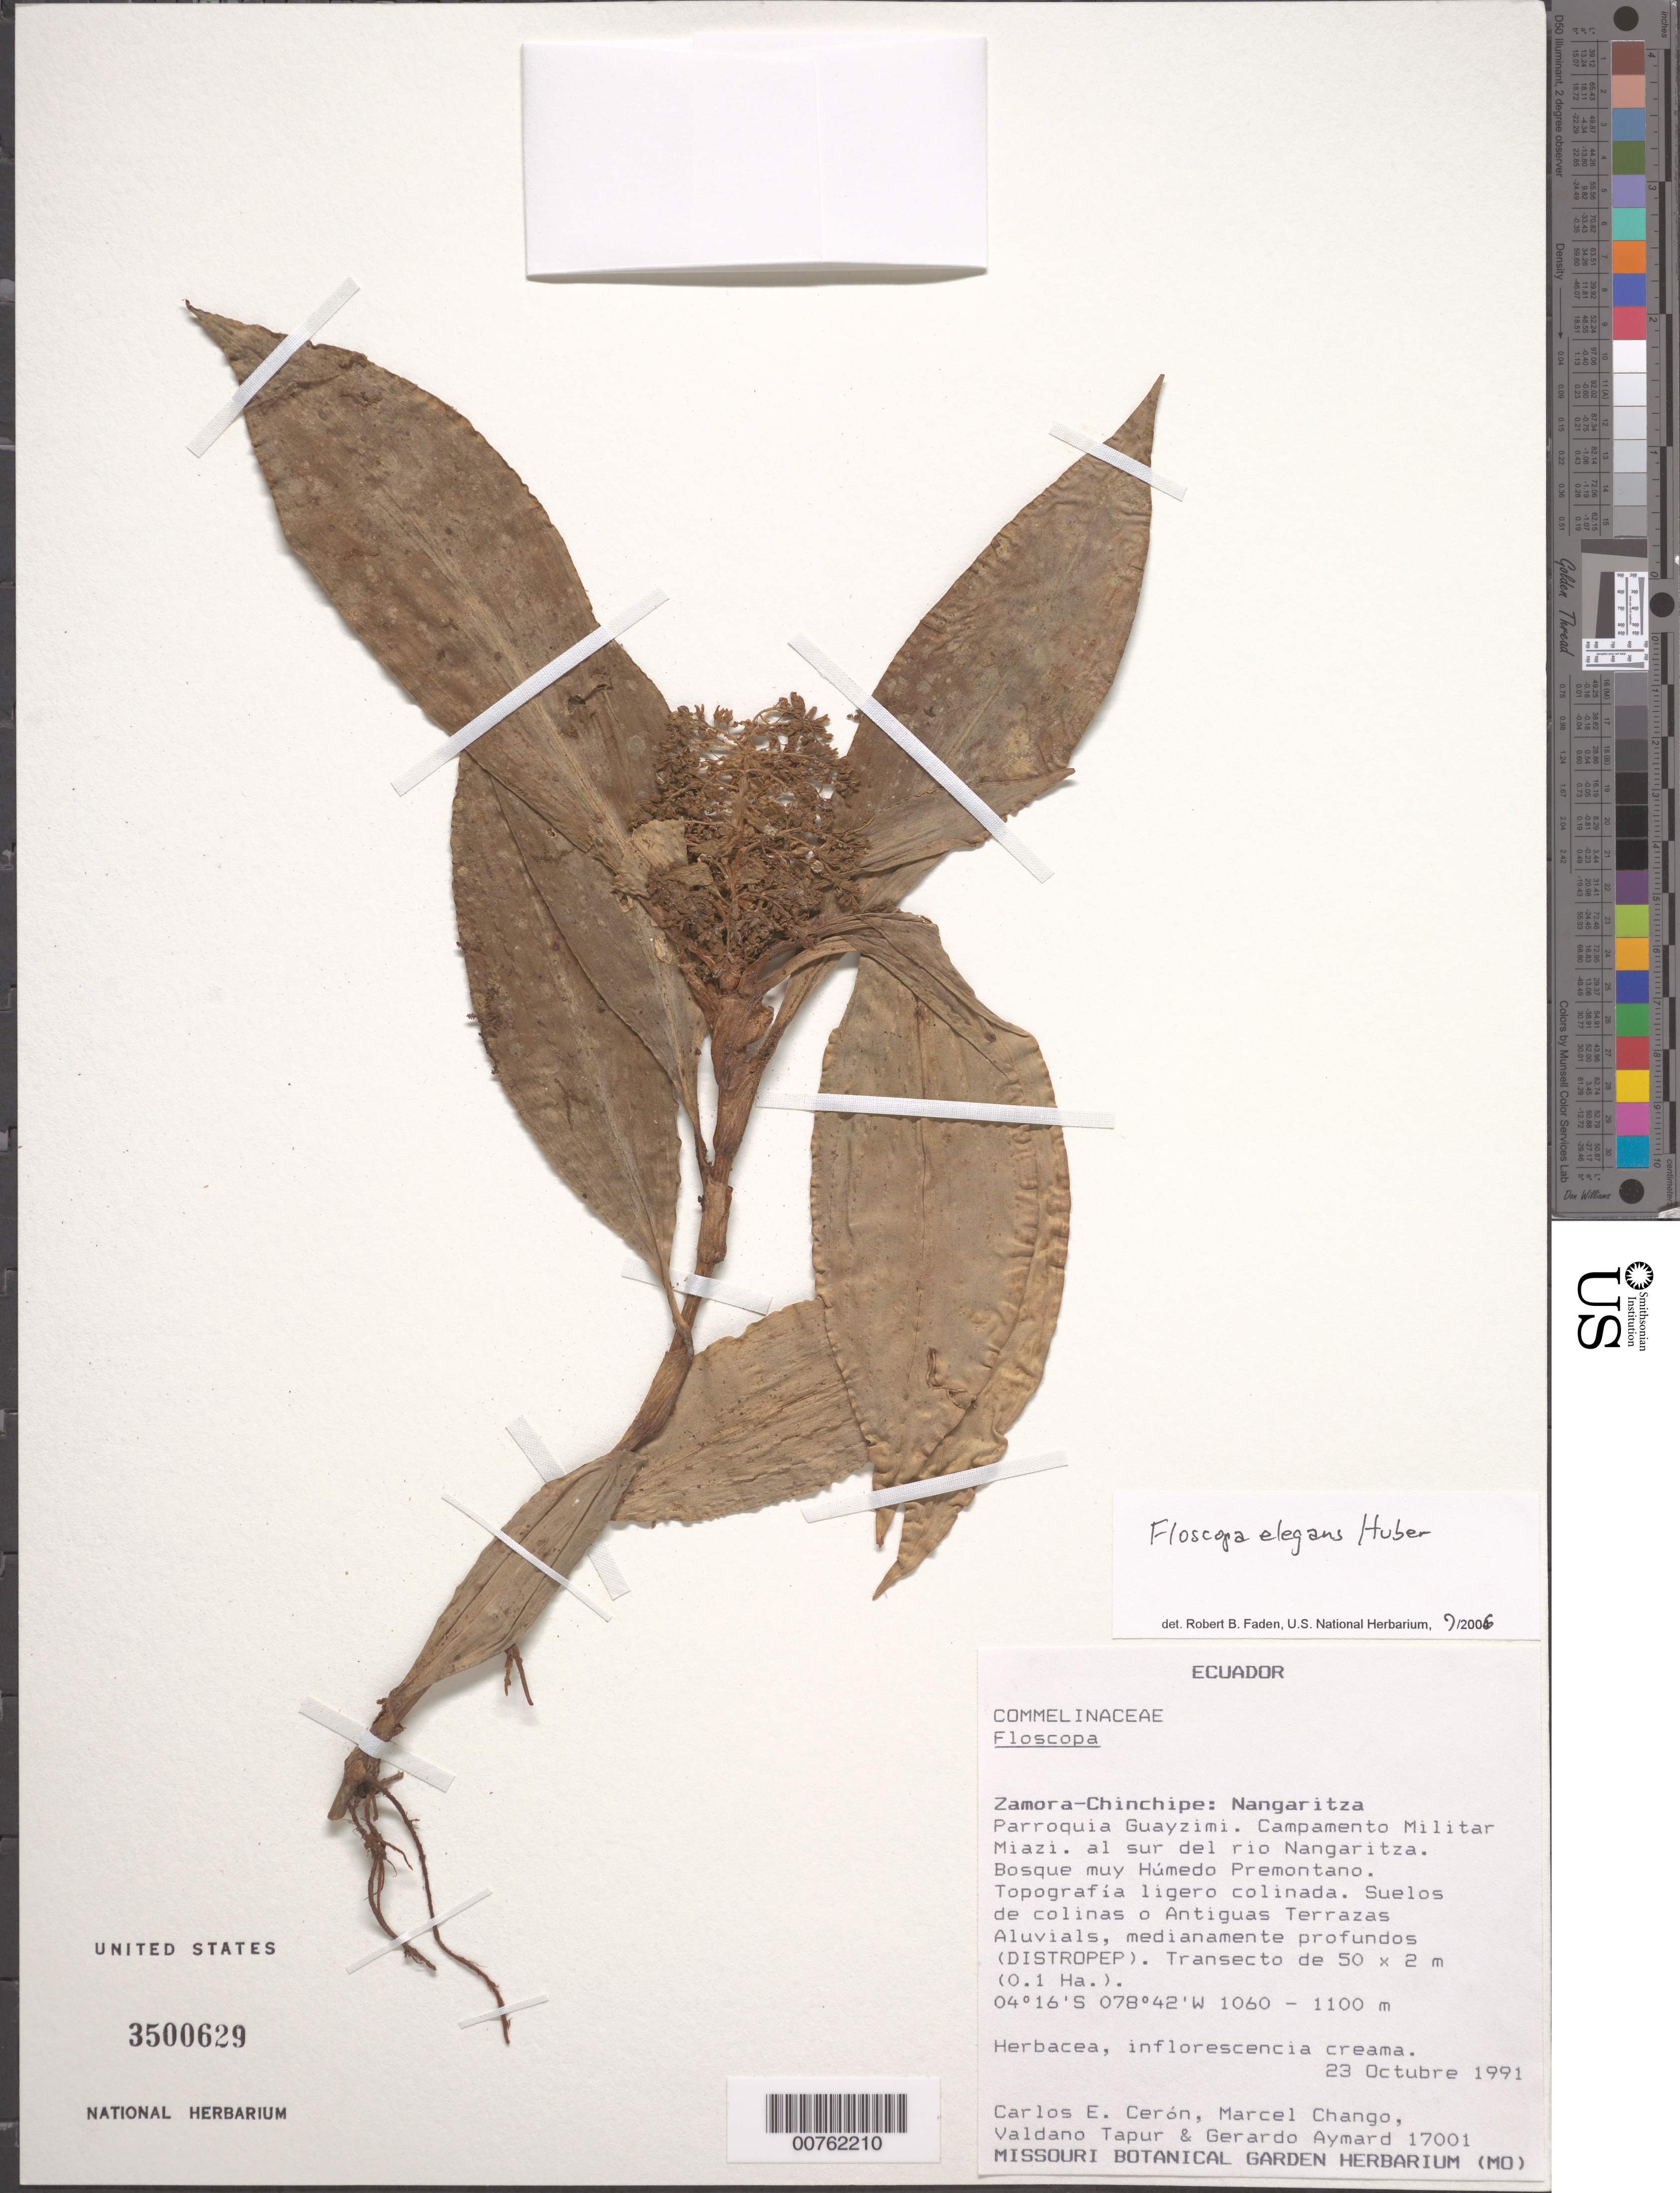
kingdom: Plantae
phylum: Tracheophyta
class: Liliopsida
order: Commelinales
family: Commelinaceae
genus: Floscopa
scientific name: Floscopa elegans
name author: Huber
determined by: Faden, Robert B., (US), Smithsonian Institution - National Museum of Natural History (UNITED STATES)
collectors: C. E. Cerón M. et al.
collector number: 17001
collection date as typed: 23 Oct 1991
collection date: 1991-10-23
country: Ecuador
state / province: Zamora-Chinchipe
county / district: Nangaritza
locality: Parroquia Guayzimi. Campamento MiLitar Miazi. al sur del Rio Nangaritza. Bosque muy Humedo Premontano. Topografia ligero Colinada. Suelos de colinas o Antiguas Terrazas Aluvials, ,edianamente profundos (DISTROPEP). Transecto de 50 x 2 m (0.1 Ha.).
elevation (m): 1060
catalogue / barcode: US 3500629